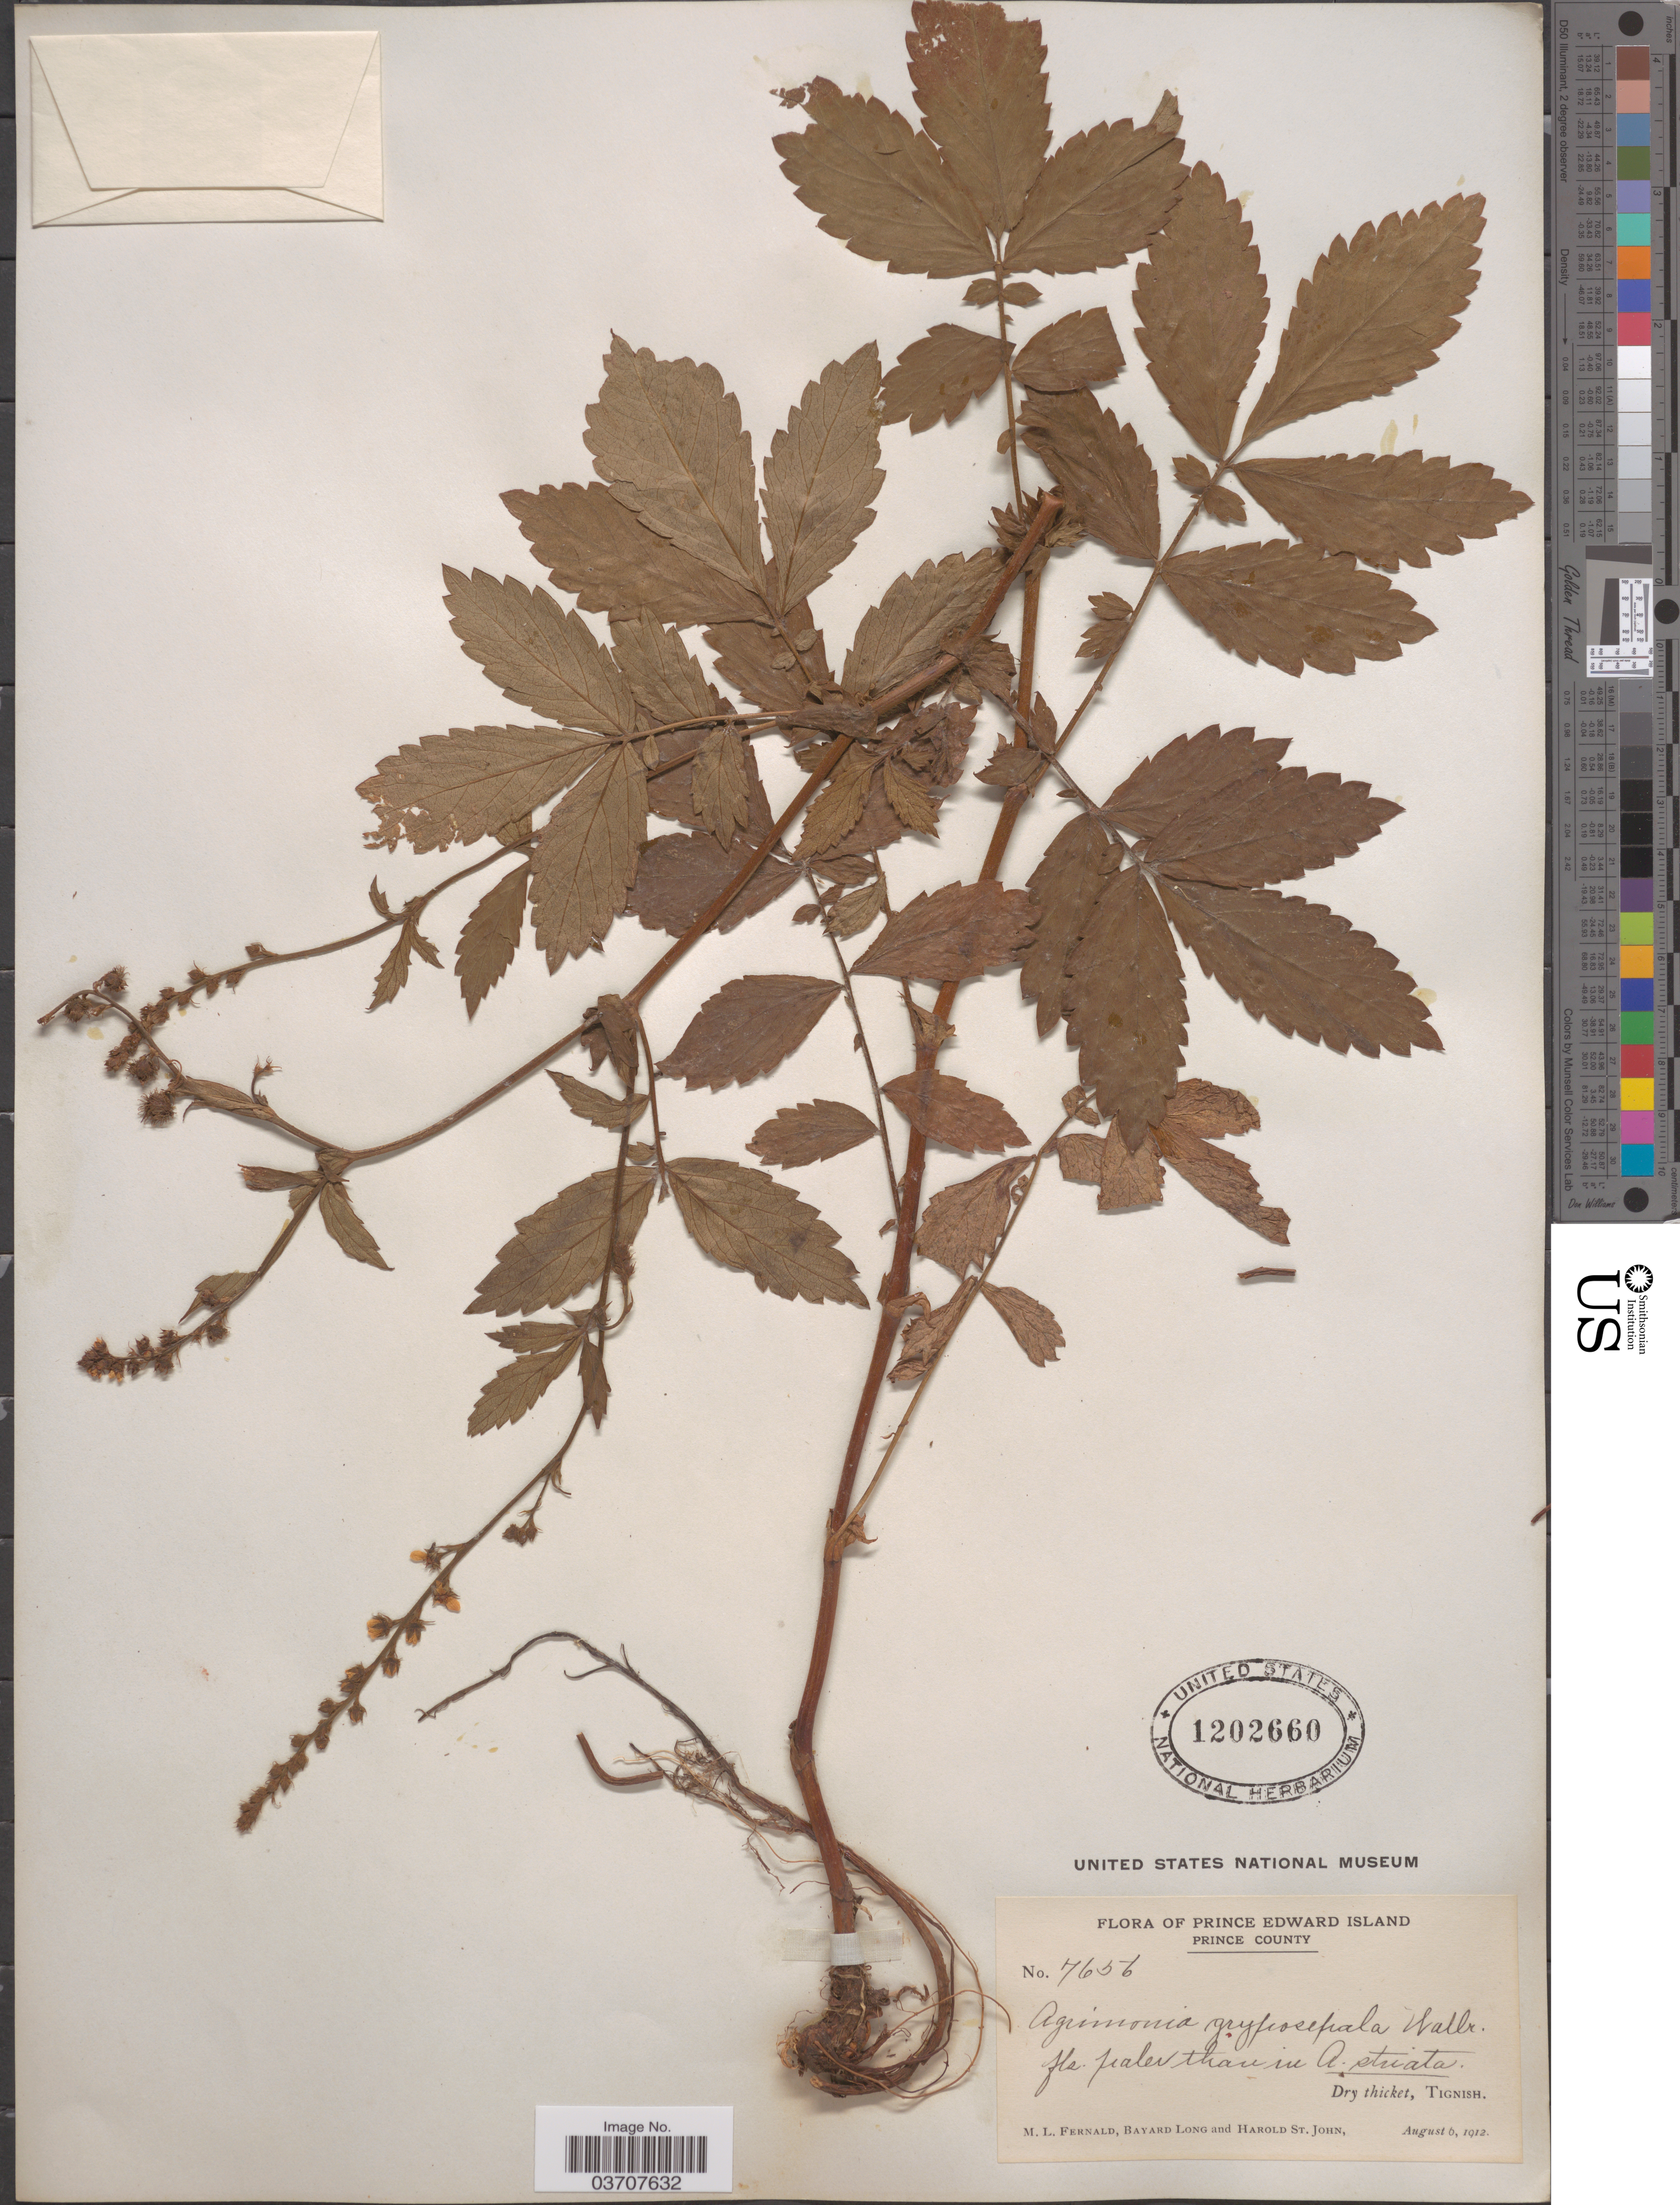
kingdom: Plantae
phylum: Tracheophyta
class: Magnoliopsida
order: Rosales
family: Rosaceae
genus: Agrimonia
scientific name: Agrimonia gryposepala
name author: Wallr.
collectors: M. L. Fernald, B. Long & H. St. John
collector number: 7656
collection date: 1912-08-06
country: Canada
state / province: Prince Edward Island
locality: Prince County. Dry thicket, Tignish.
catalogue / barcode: US 1202660